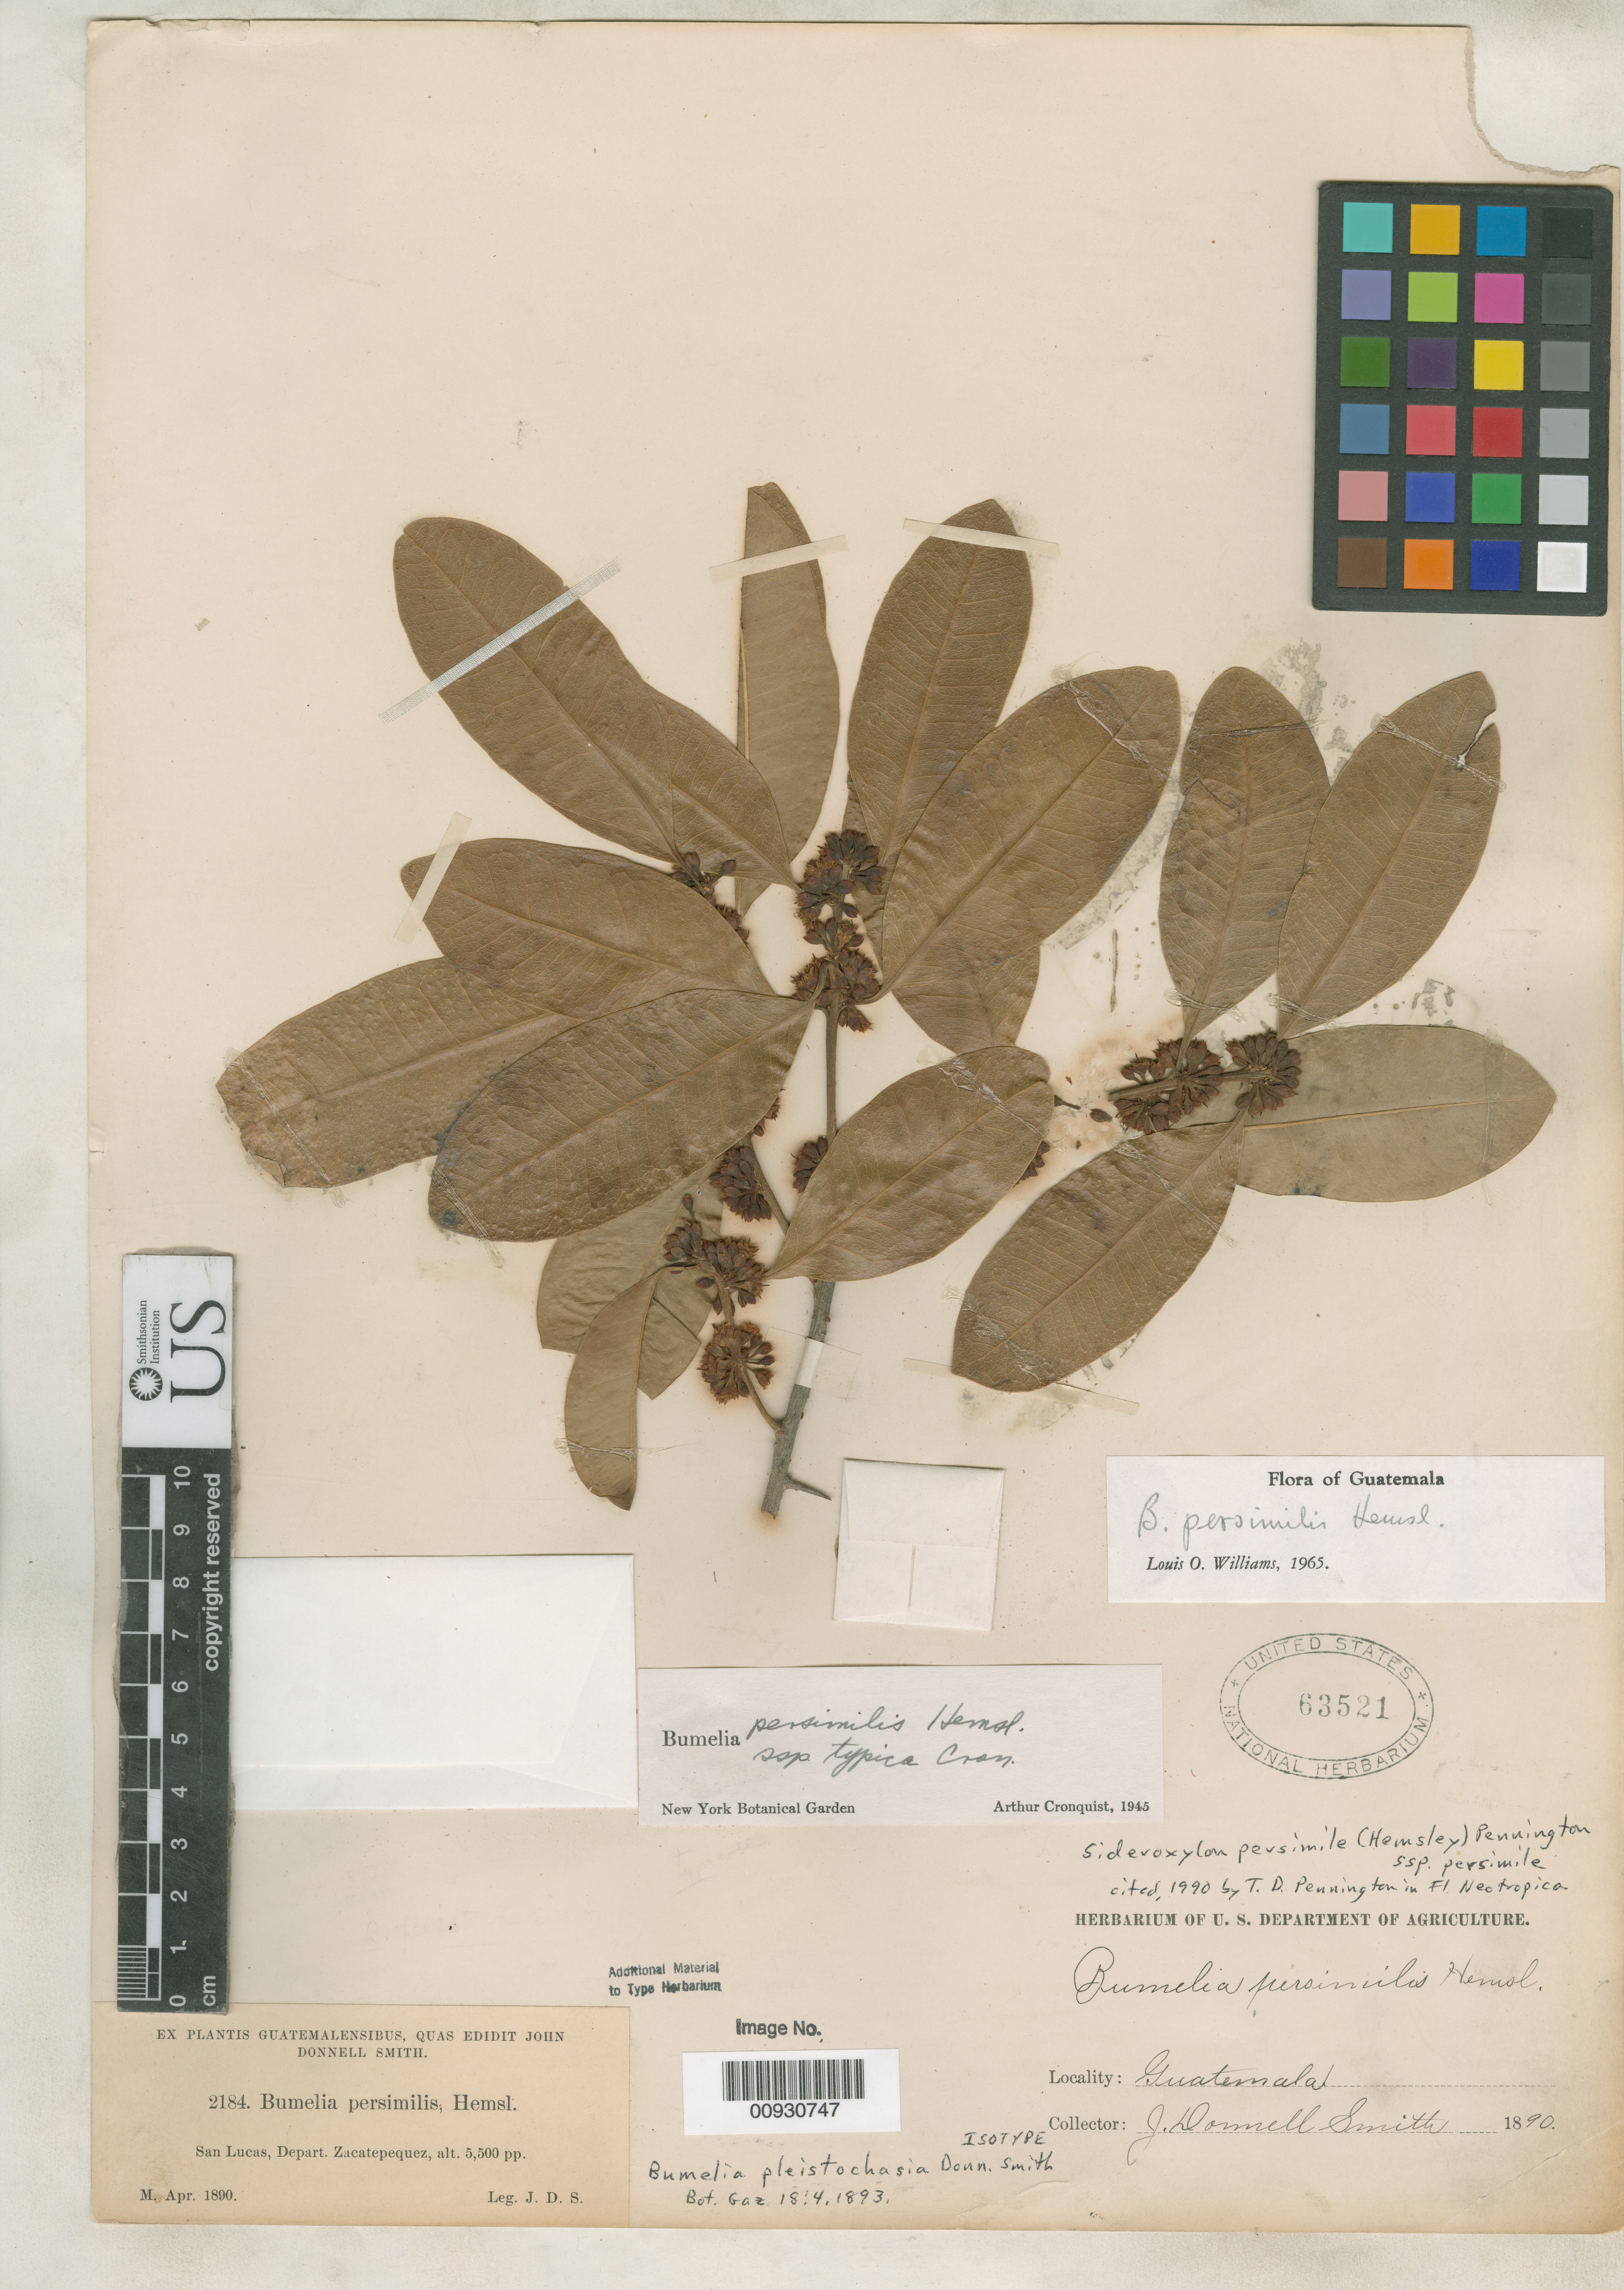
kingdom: Plantae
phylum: Tracheophyta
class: Magnoliopsida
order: Ericales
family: Sapotaceae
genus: Bumelia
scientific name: Bumelia pleistochasia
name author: Donn. Sm.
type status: Isotype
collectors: J. Donnell Smith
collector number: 2184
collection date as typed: Apr 1890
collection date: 1890-04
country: Guatemala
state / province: Sacatepéquez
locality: San Lucas.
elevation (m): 1676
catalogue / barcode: US 63521